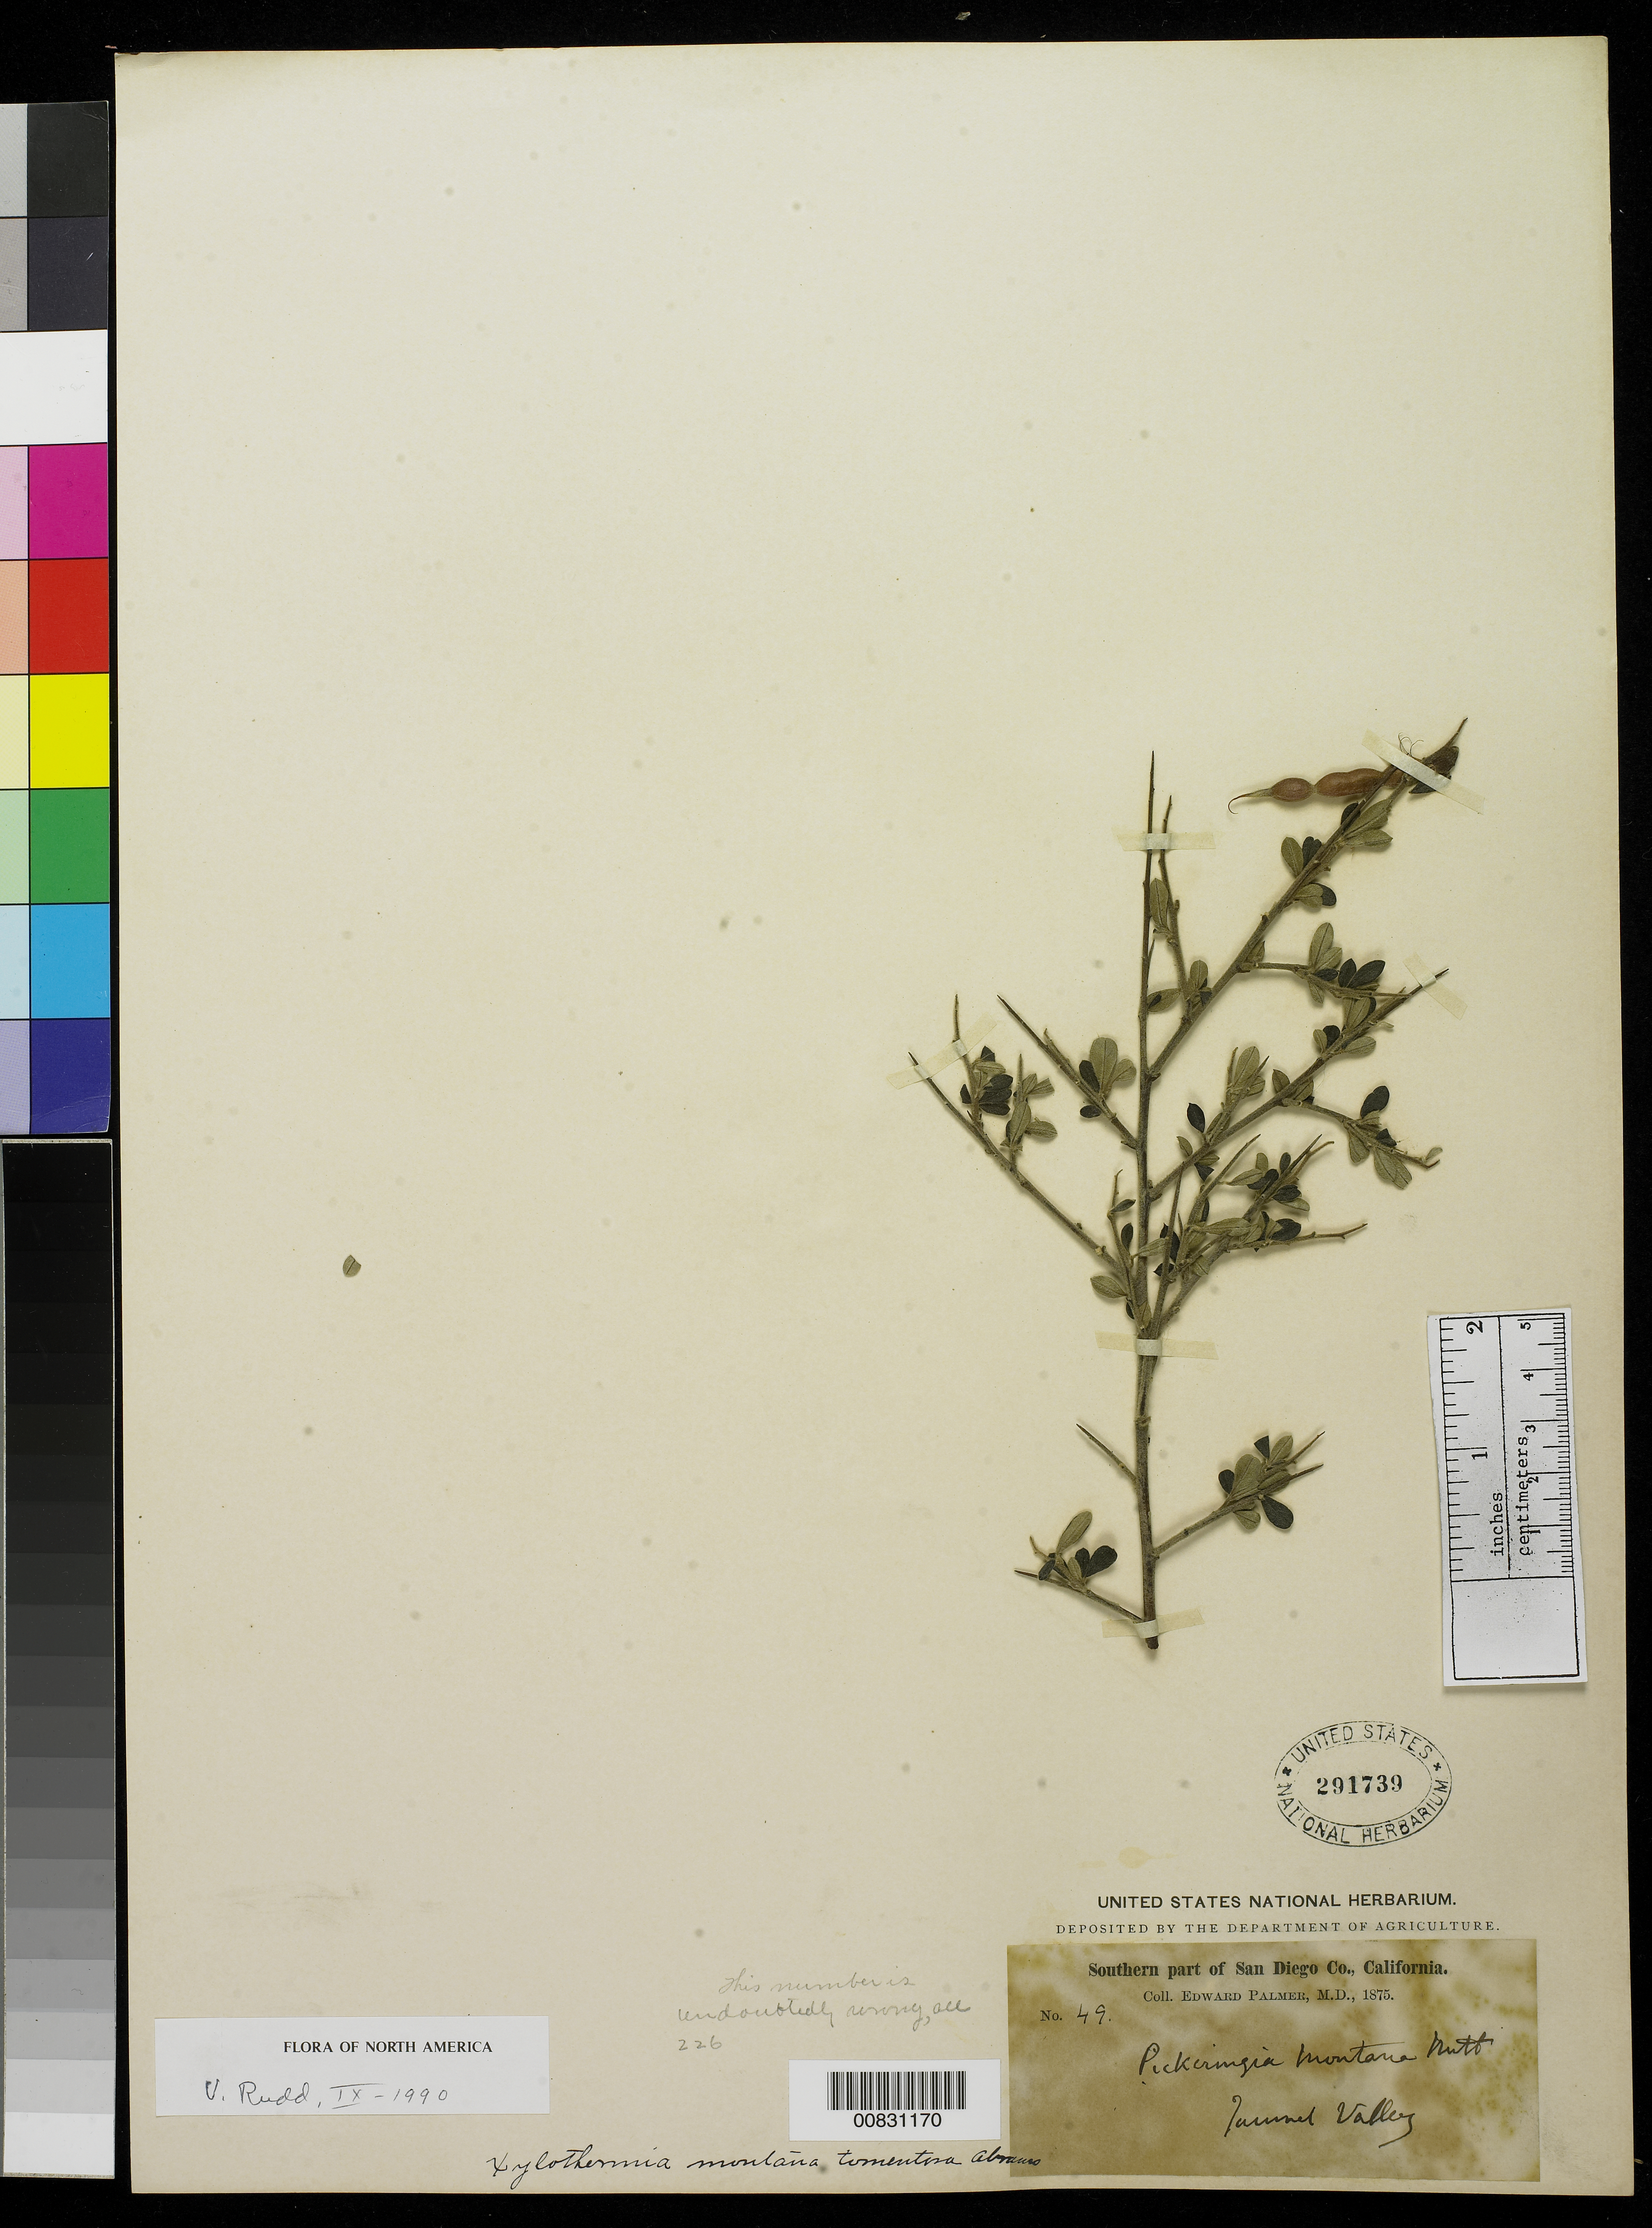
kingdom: Plantae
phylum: Tracheophyta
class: Magnoliopsida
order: Fabales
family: Fabaceae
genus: Pickeringia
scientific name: Pickeringia montana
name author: Nutt. ex Torr. & A. Gray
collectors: E. Palmer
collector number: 49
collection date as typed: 1875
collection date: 1875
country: United States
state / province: California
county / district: San Diego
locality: Jamul Valley, Southern part of San Diego County, California..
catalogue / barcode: US 291739